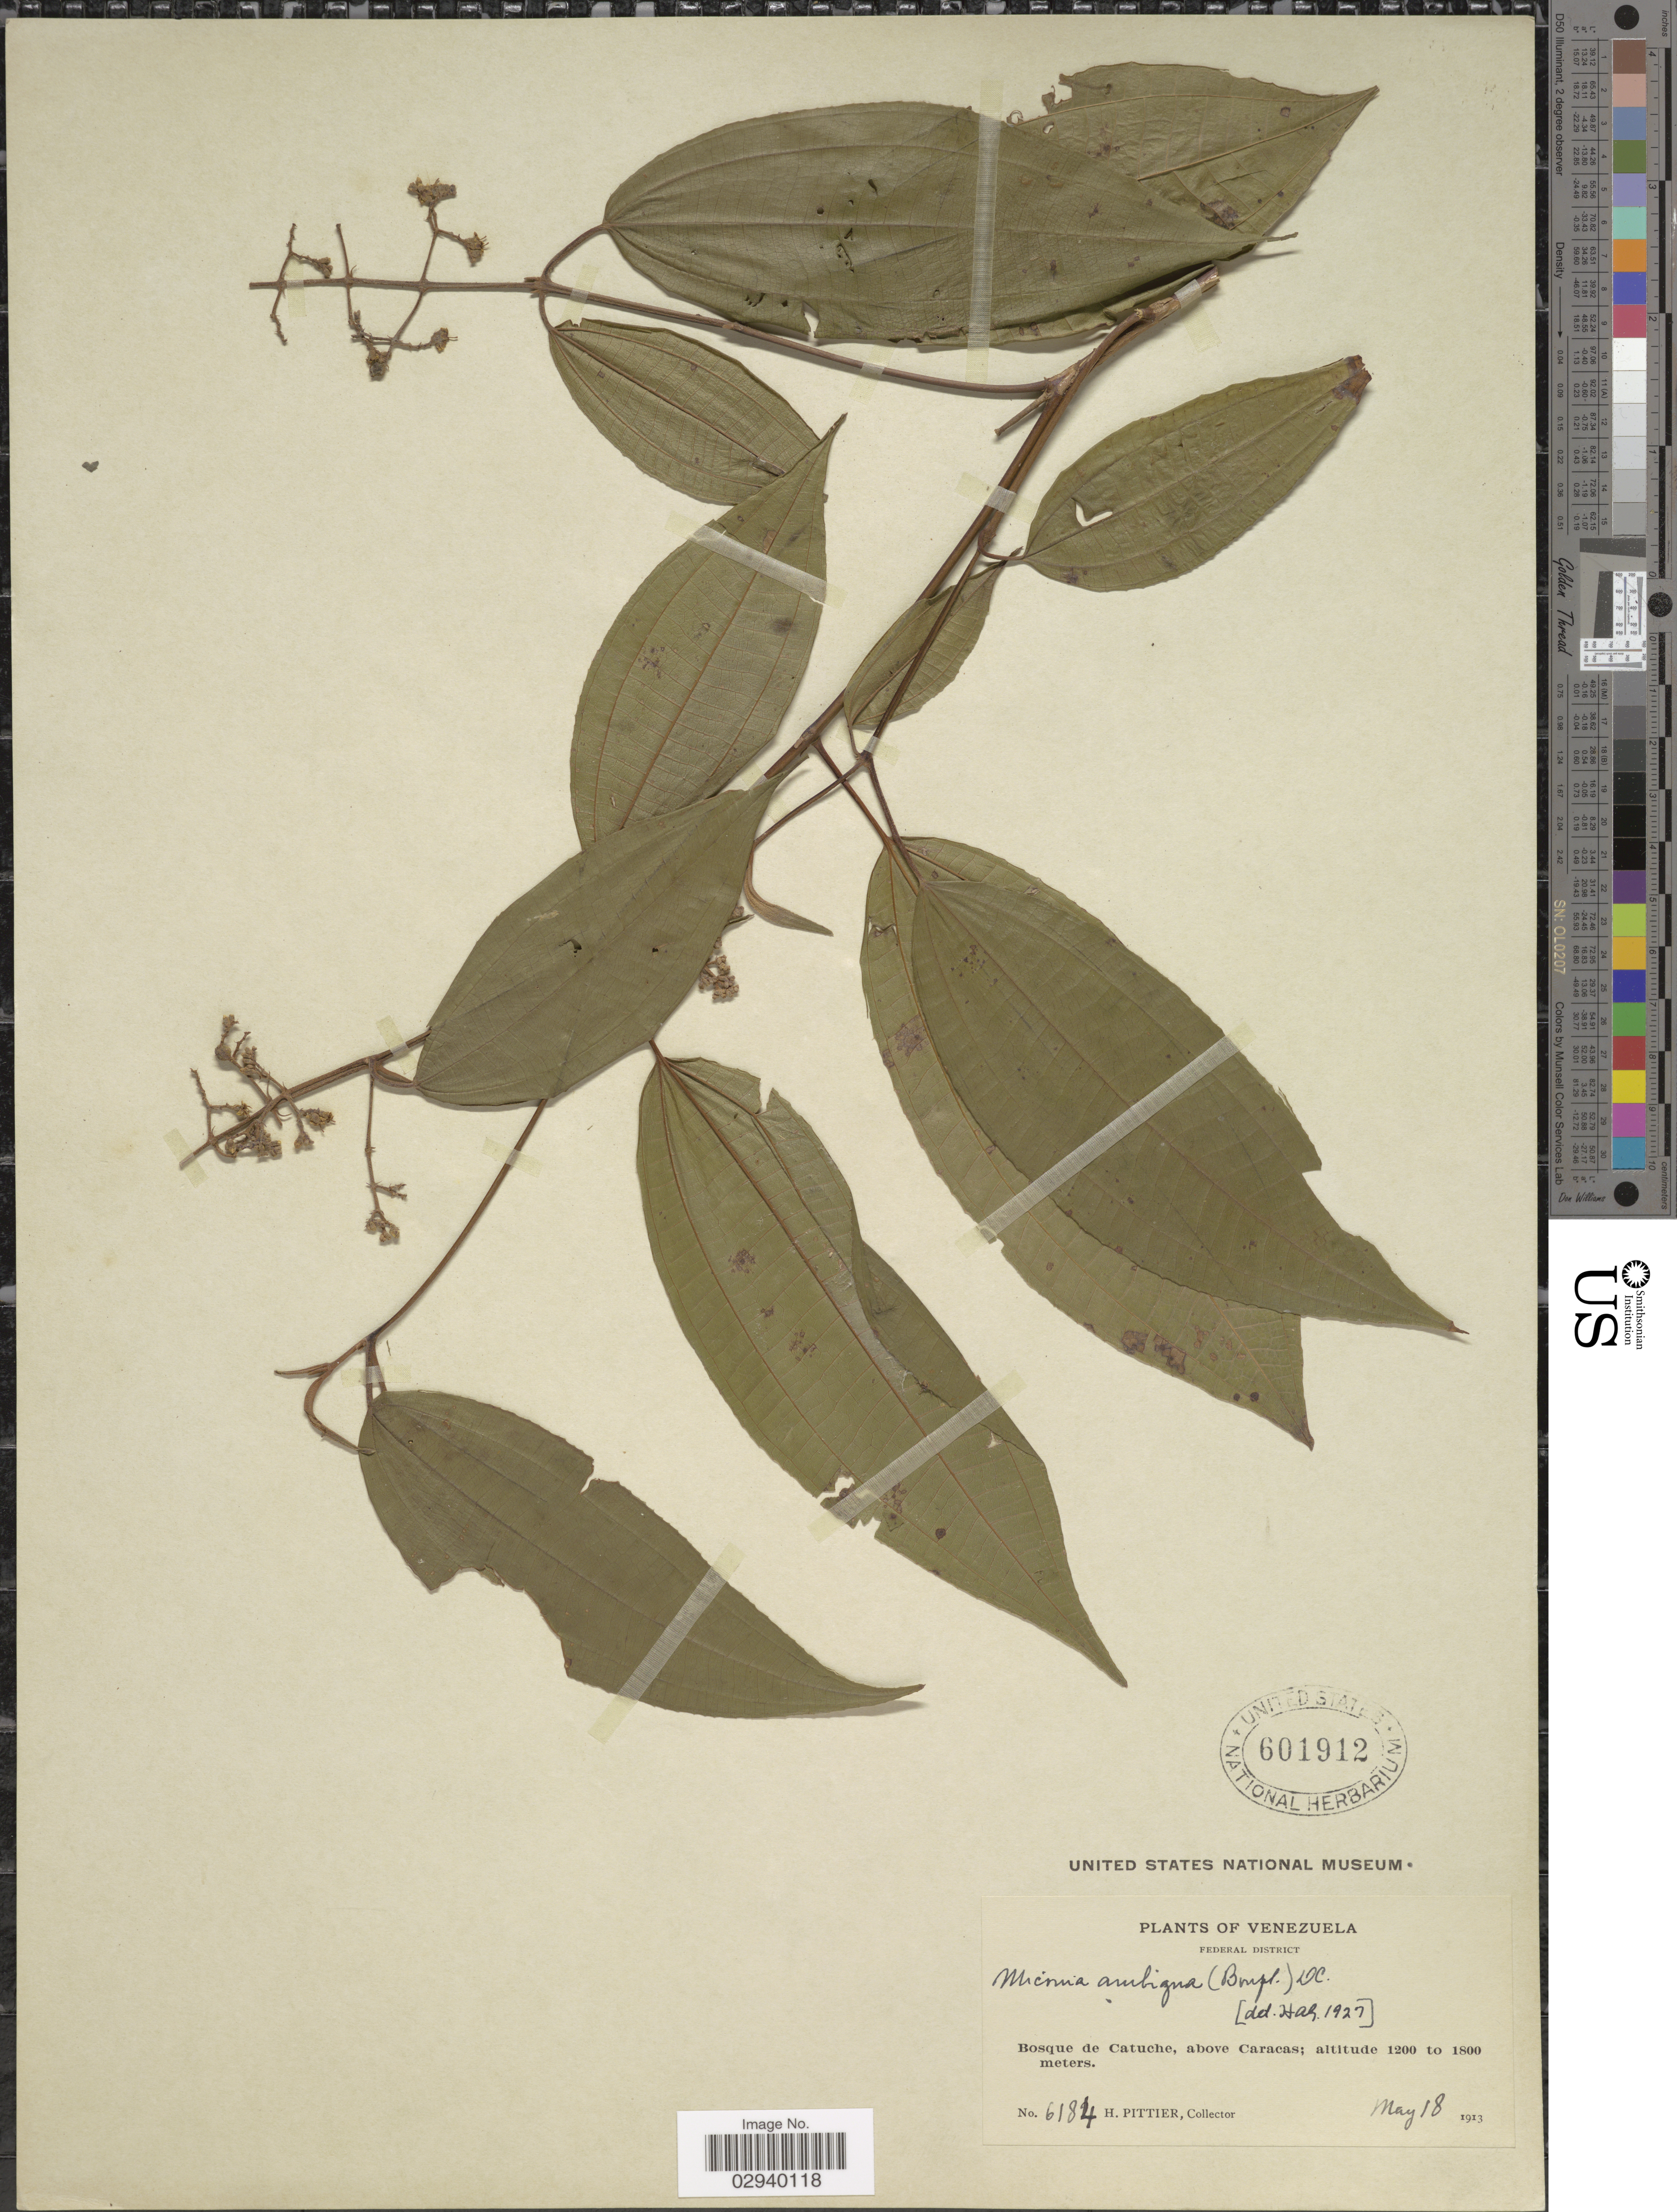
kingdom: Plantae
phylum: Tracheophyta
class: Magnoliopsida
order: Myrtales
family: Melastomataceae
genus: Miconia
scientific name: Miconia laevigata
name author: (L.) D. Don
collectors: H. F. Pittier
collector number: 6184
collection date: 1913-05-18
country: Venezuela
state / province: Distrito Federal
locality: Federal District. Bosque de Catuche, above Caracas.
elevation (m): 1200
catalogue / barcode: US 601912